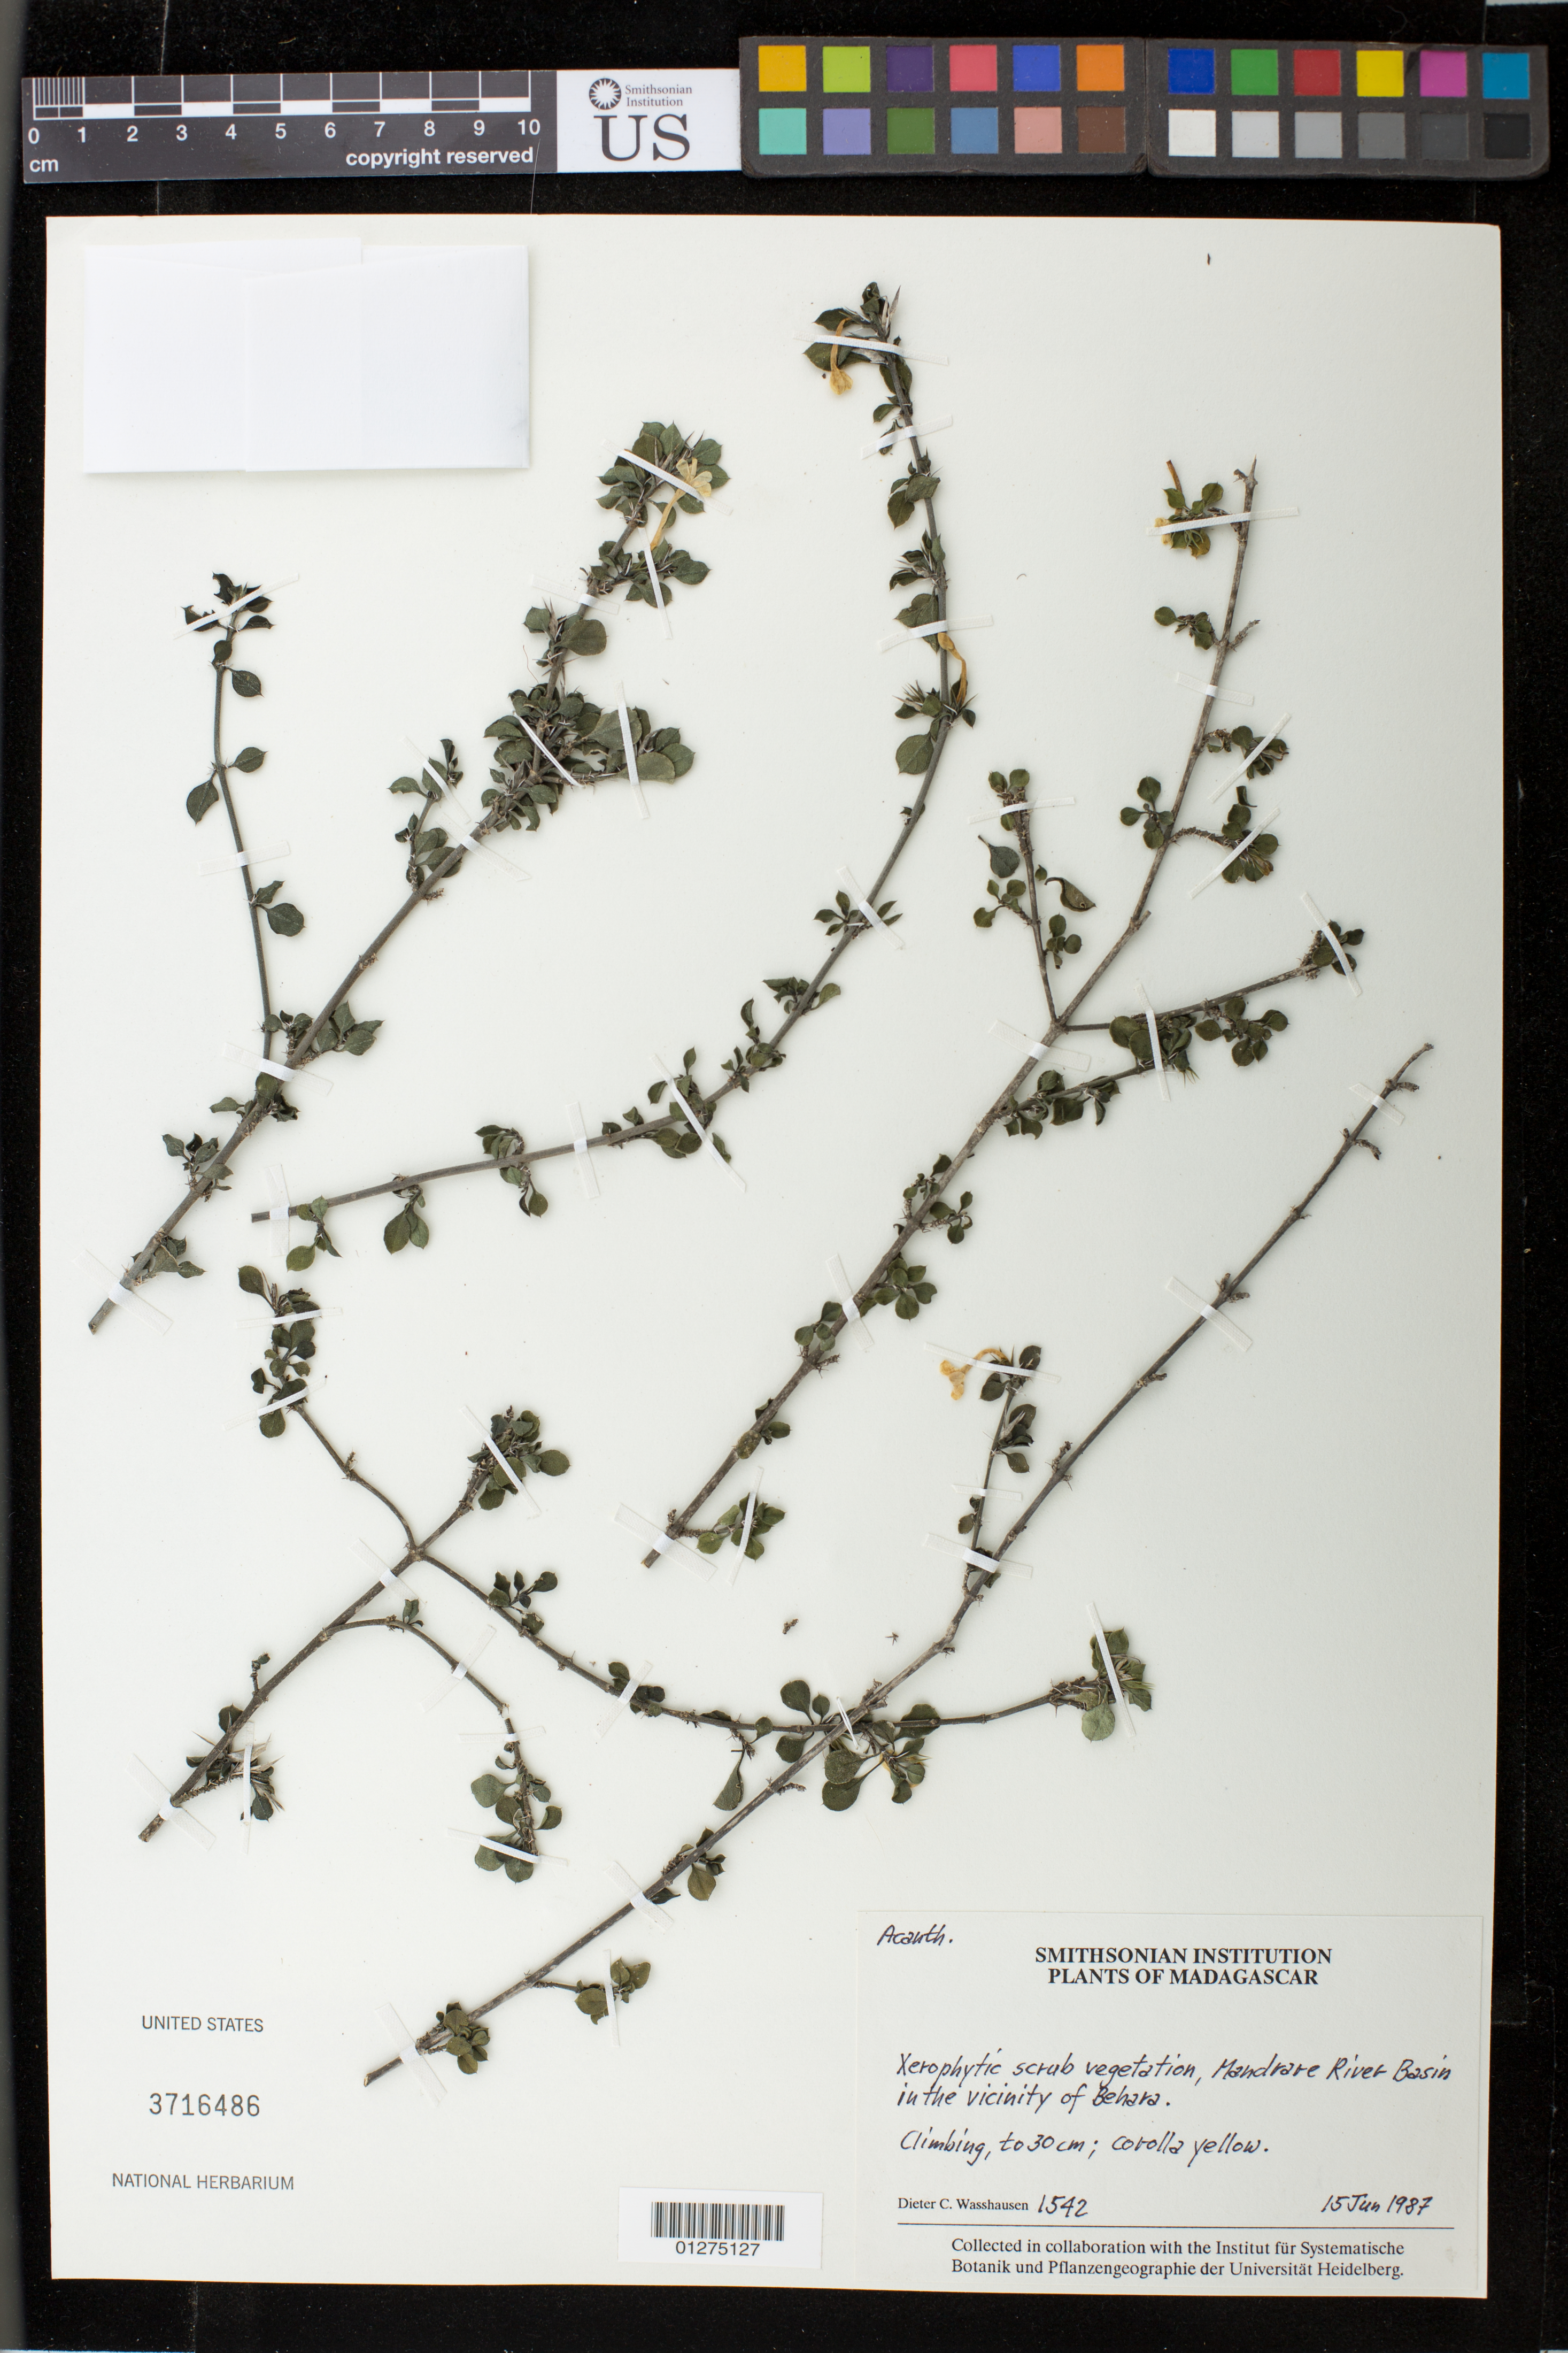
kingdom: Plantae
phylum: Tracheophyta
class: Magnoliopsida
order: Lamiales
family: Acanthaceae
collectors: D. C. Wasshausen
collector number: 1542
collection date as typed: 15 Jun 1987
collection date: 1987-06-15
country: Madagascar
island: Madagascar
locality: Mandrare River Basin in the vicinity of Behara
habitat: xerophytic scrub vegetation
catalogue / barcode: US 3716486